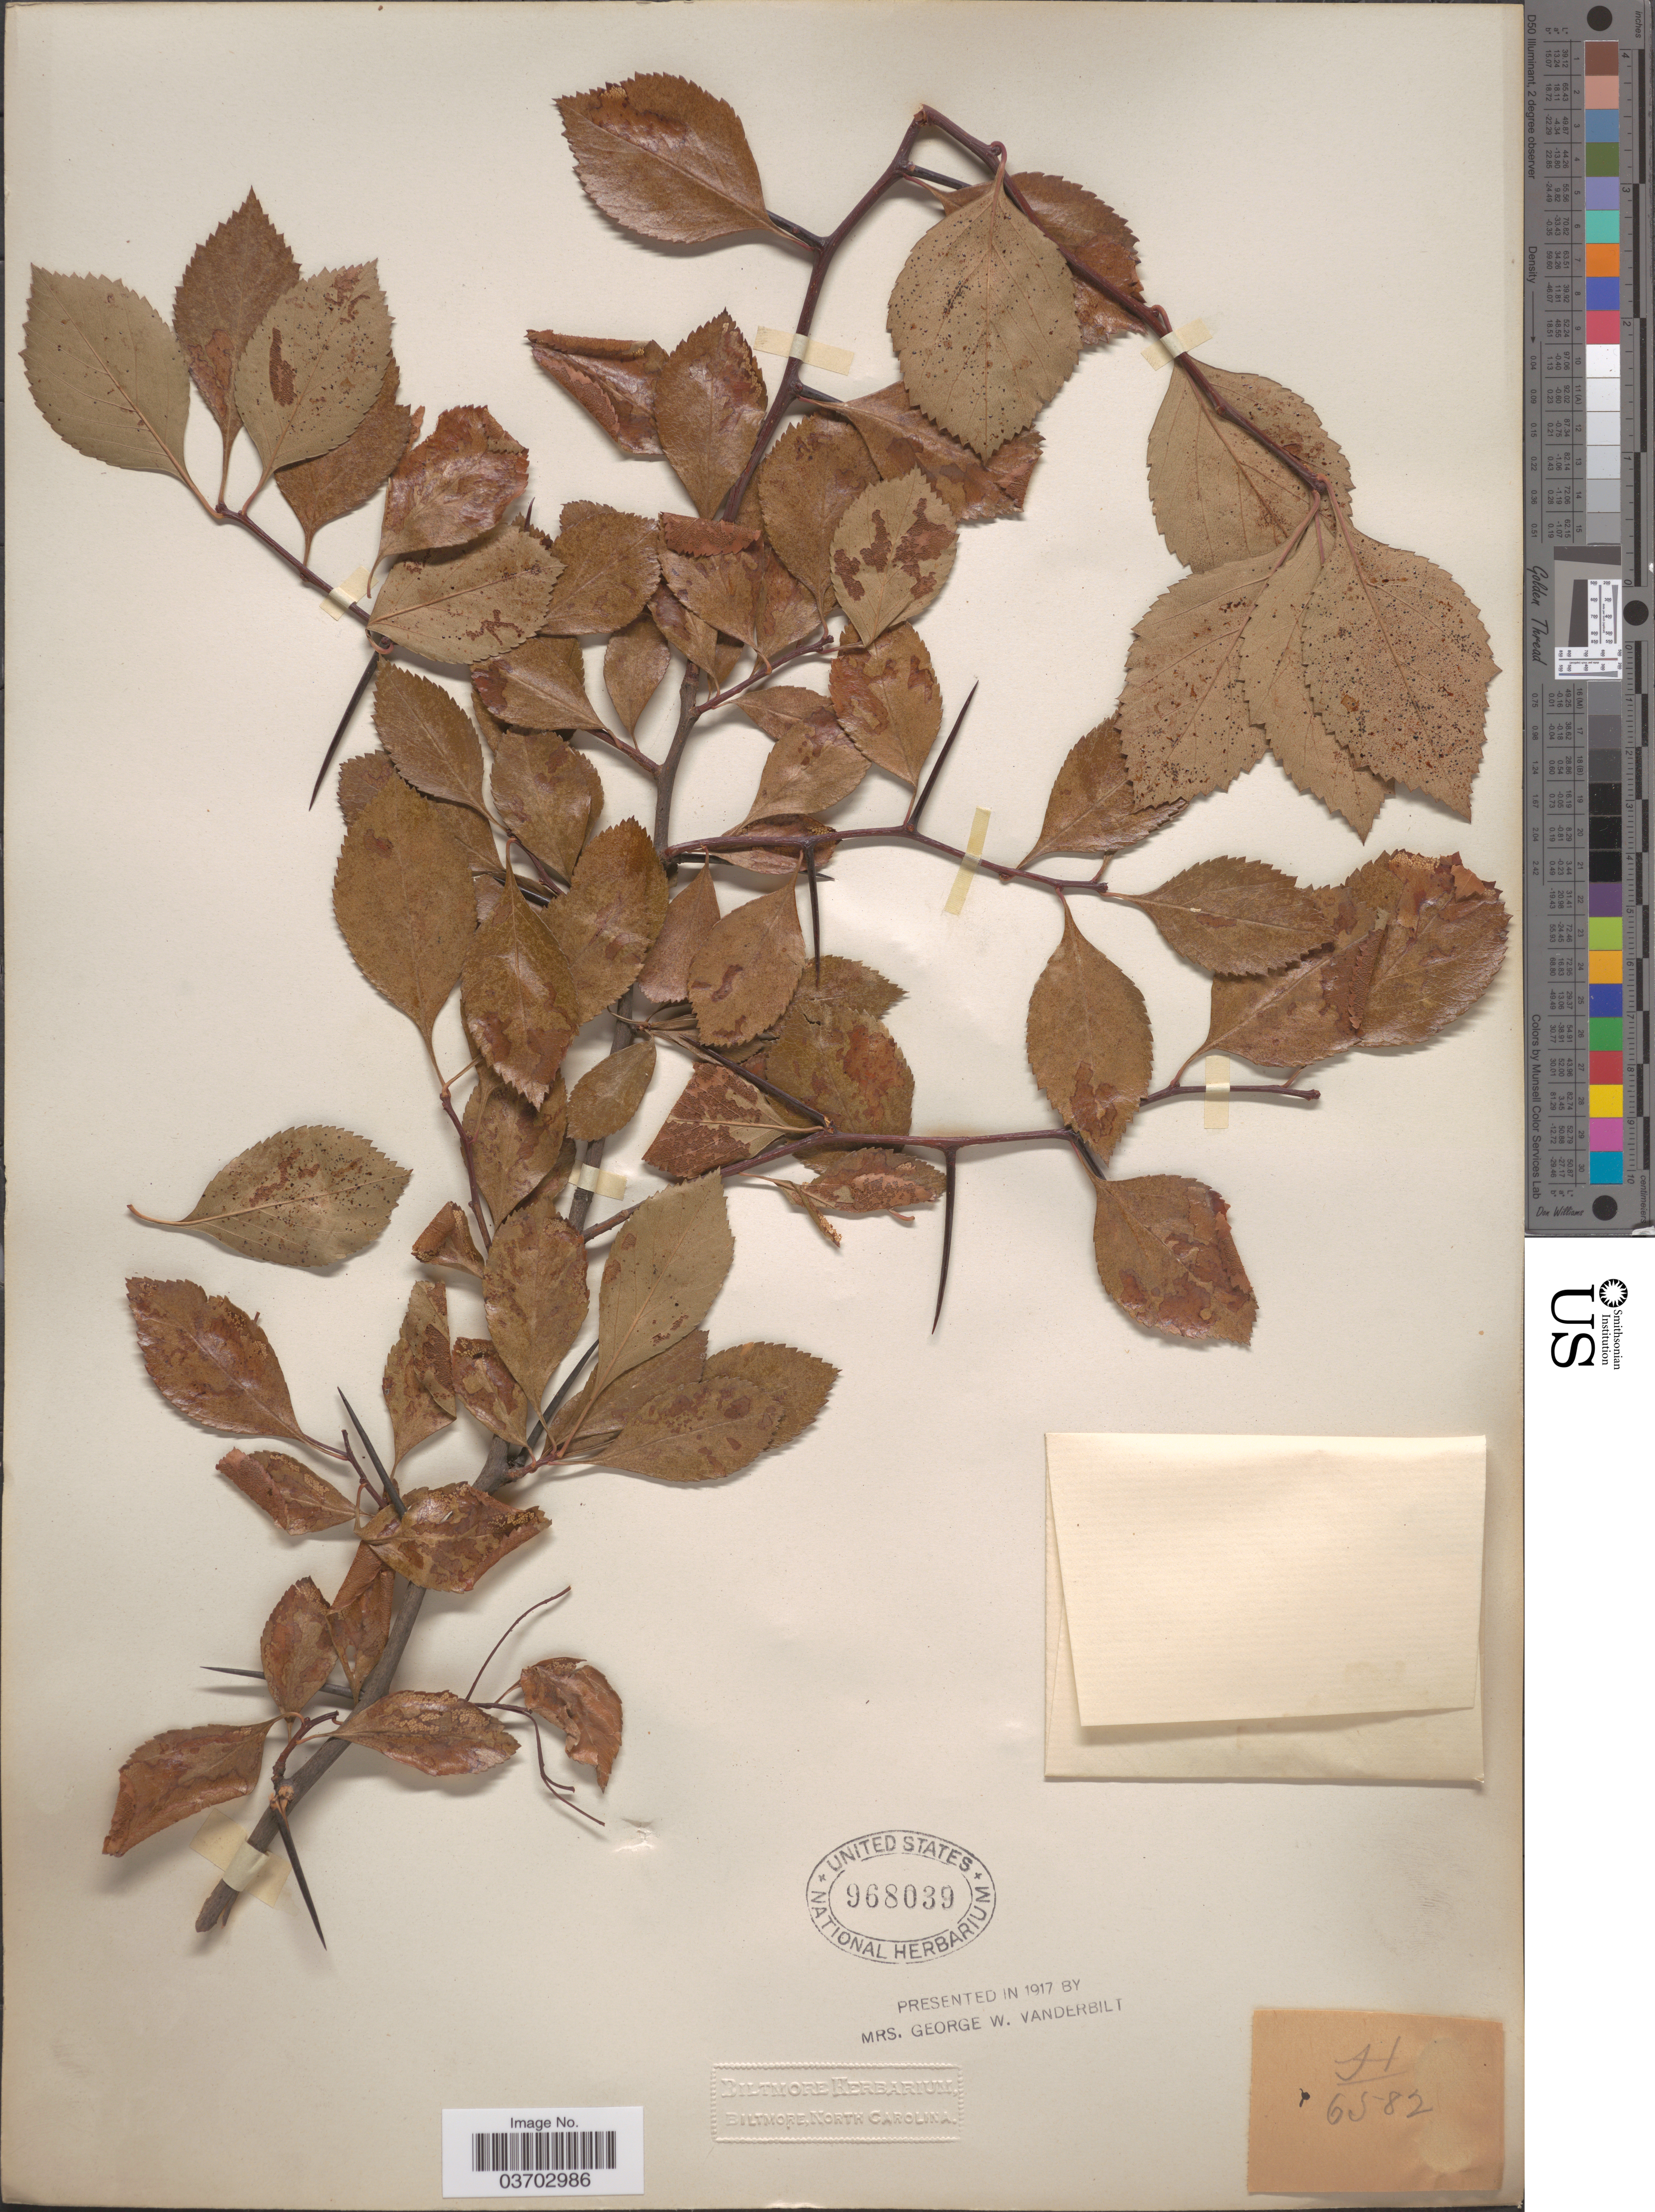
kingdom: Plantae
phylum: Tracheophyta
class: Magnoliopsida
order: Rosales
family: Rosaceae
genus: Crataegus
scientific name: Crataegus sp.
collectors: ex herb. Biltmore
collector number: H/6582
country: United States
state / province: North Carolina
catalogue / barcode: US 968039